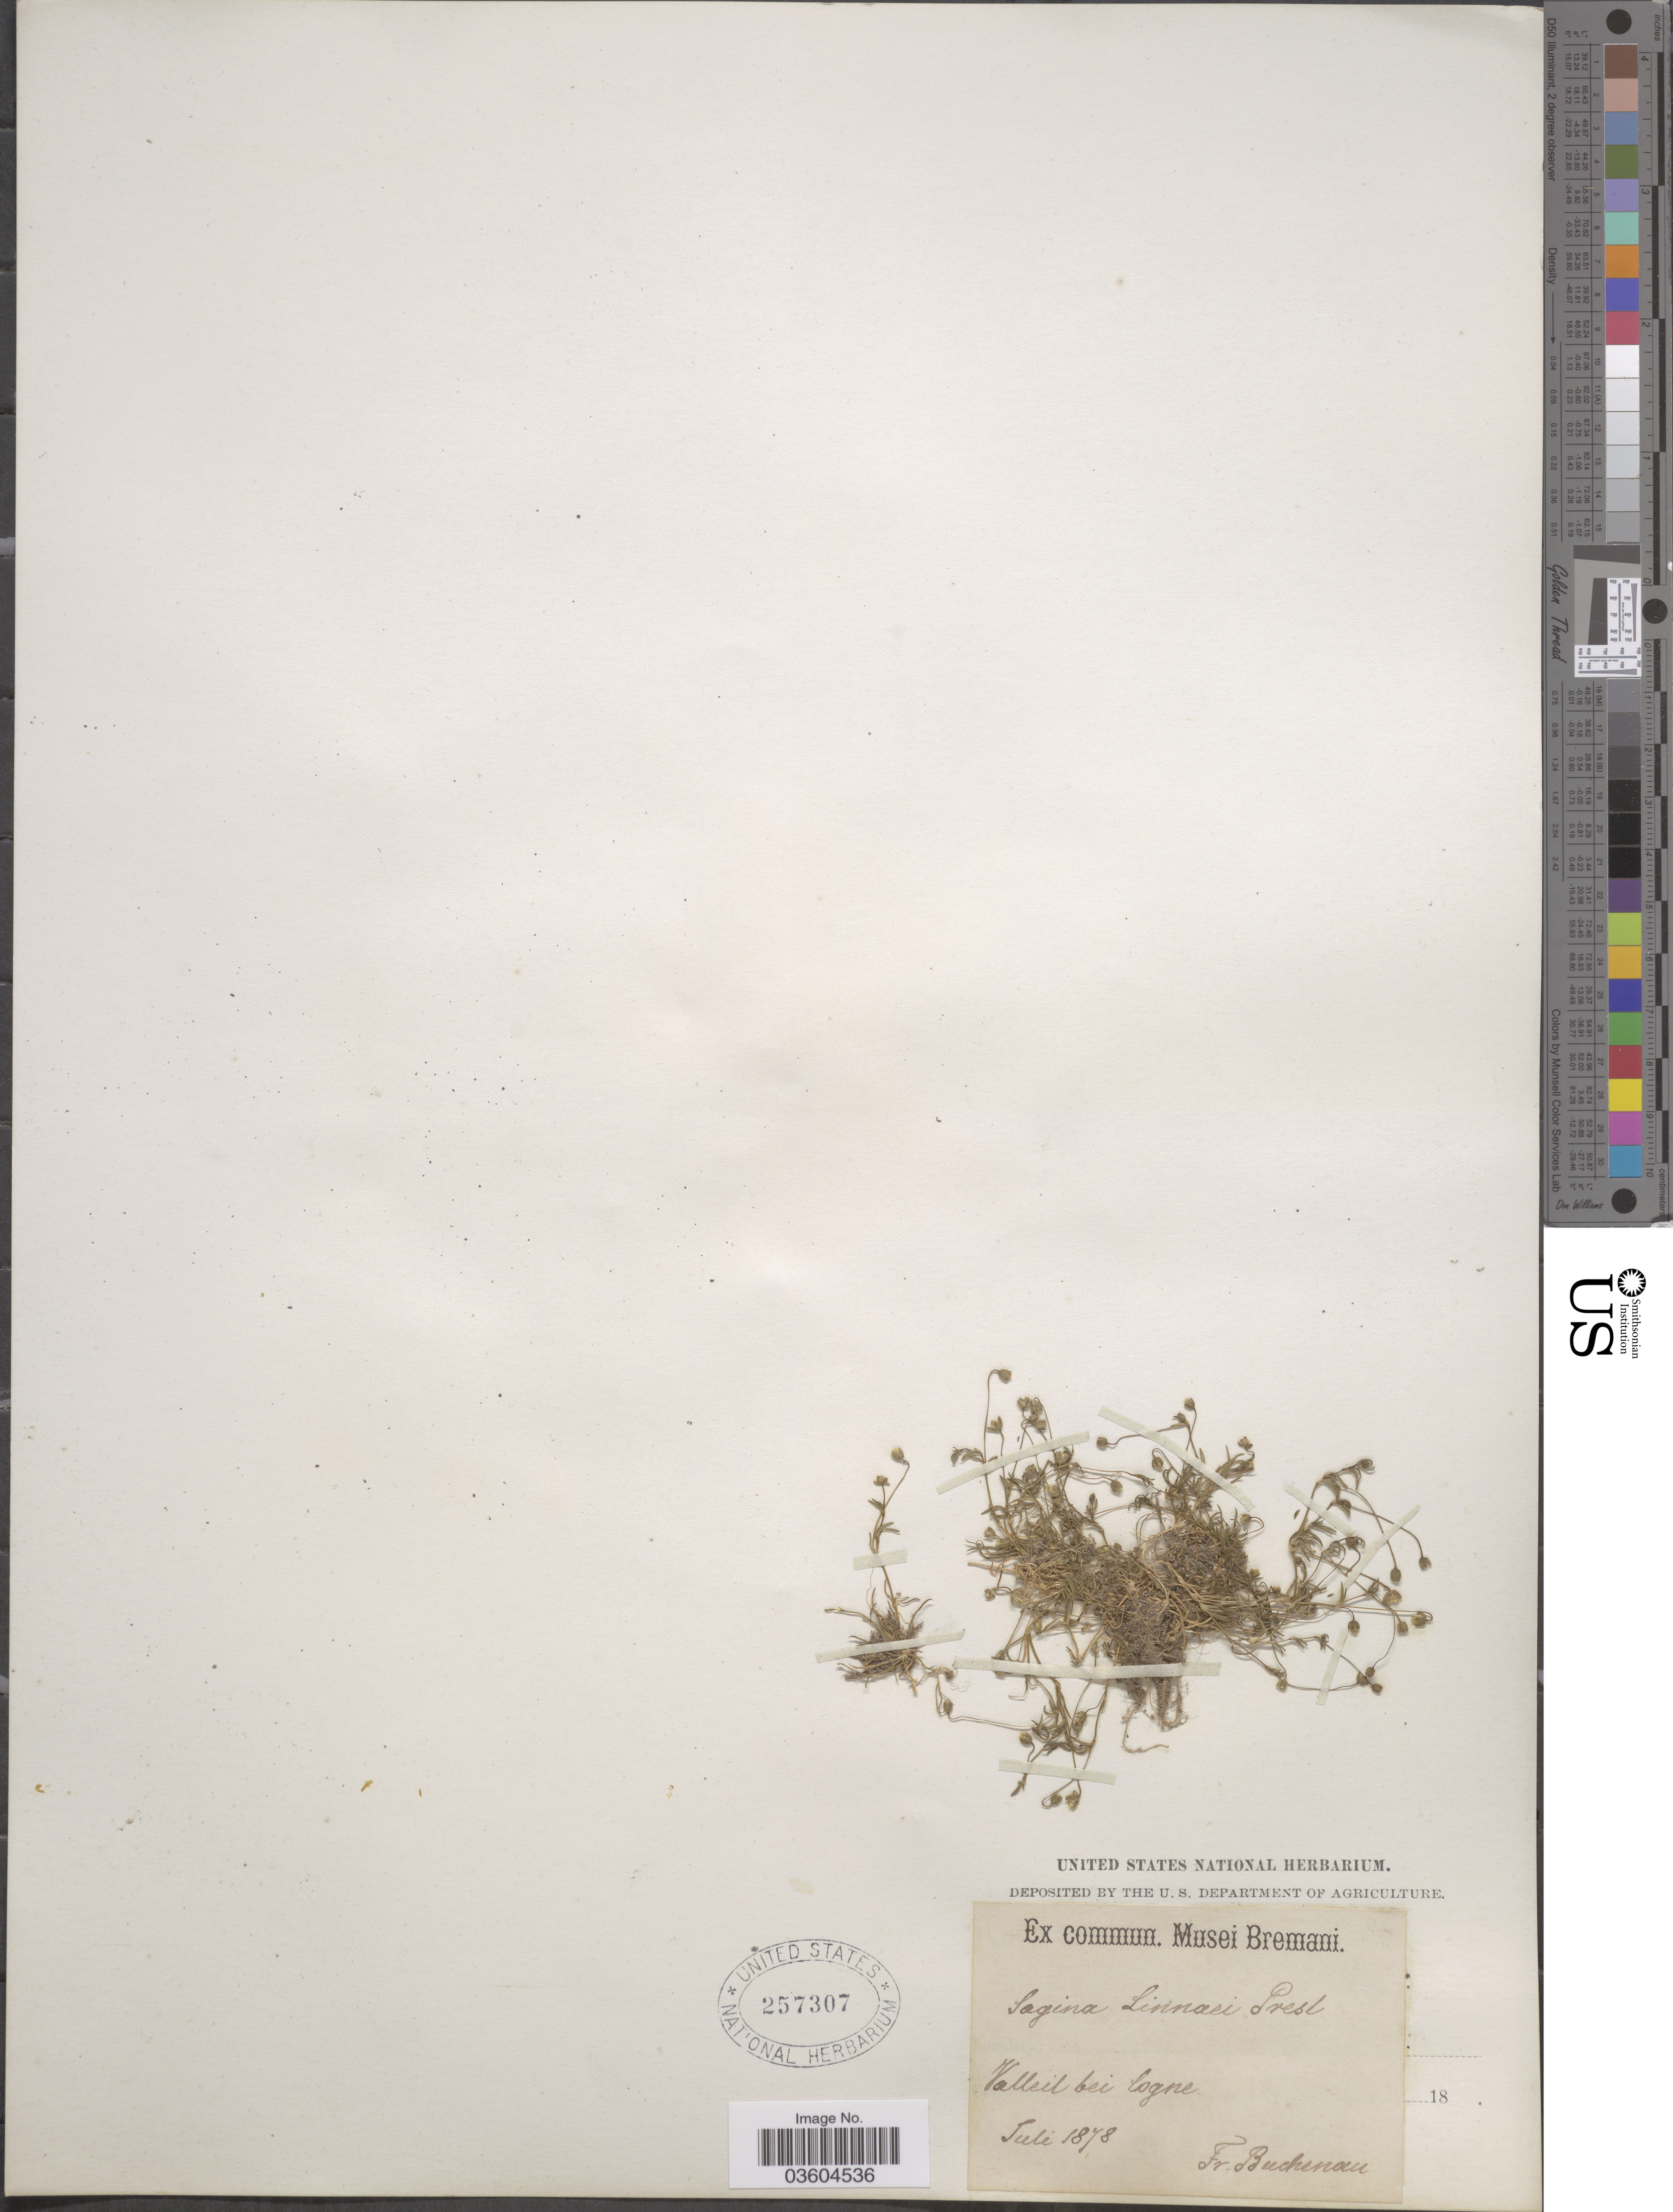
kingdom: Plantae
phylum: Tracheophyta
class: Magnoliopsida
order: Caryophyllales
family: Caryophyllaceae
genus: Sagina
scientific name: Sagina linnaei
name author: C. Presl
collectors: F. Buchenau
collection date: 1878-07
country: Italy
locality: Valleil bei Cogne.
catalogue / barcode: US 257307